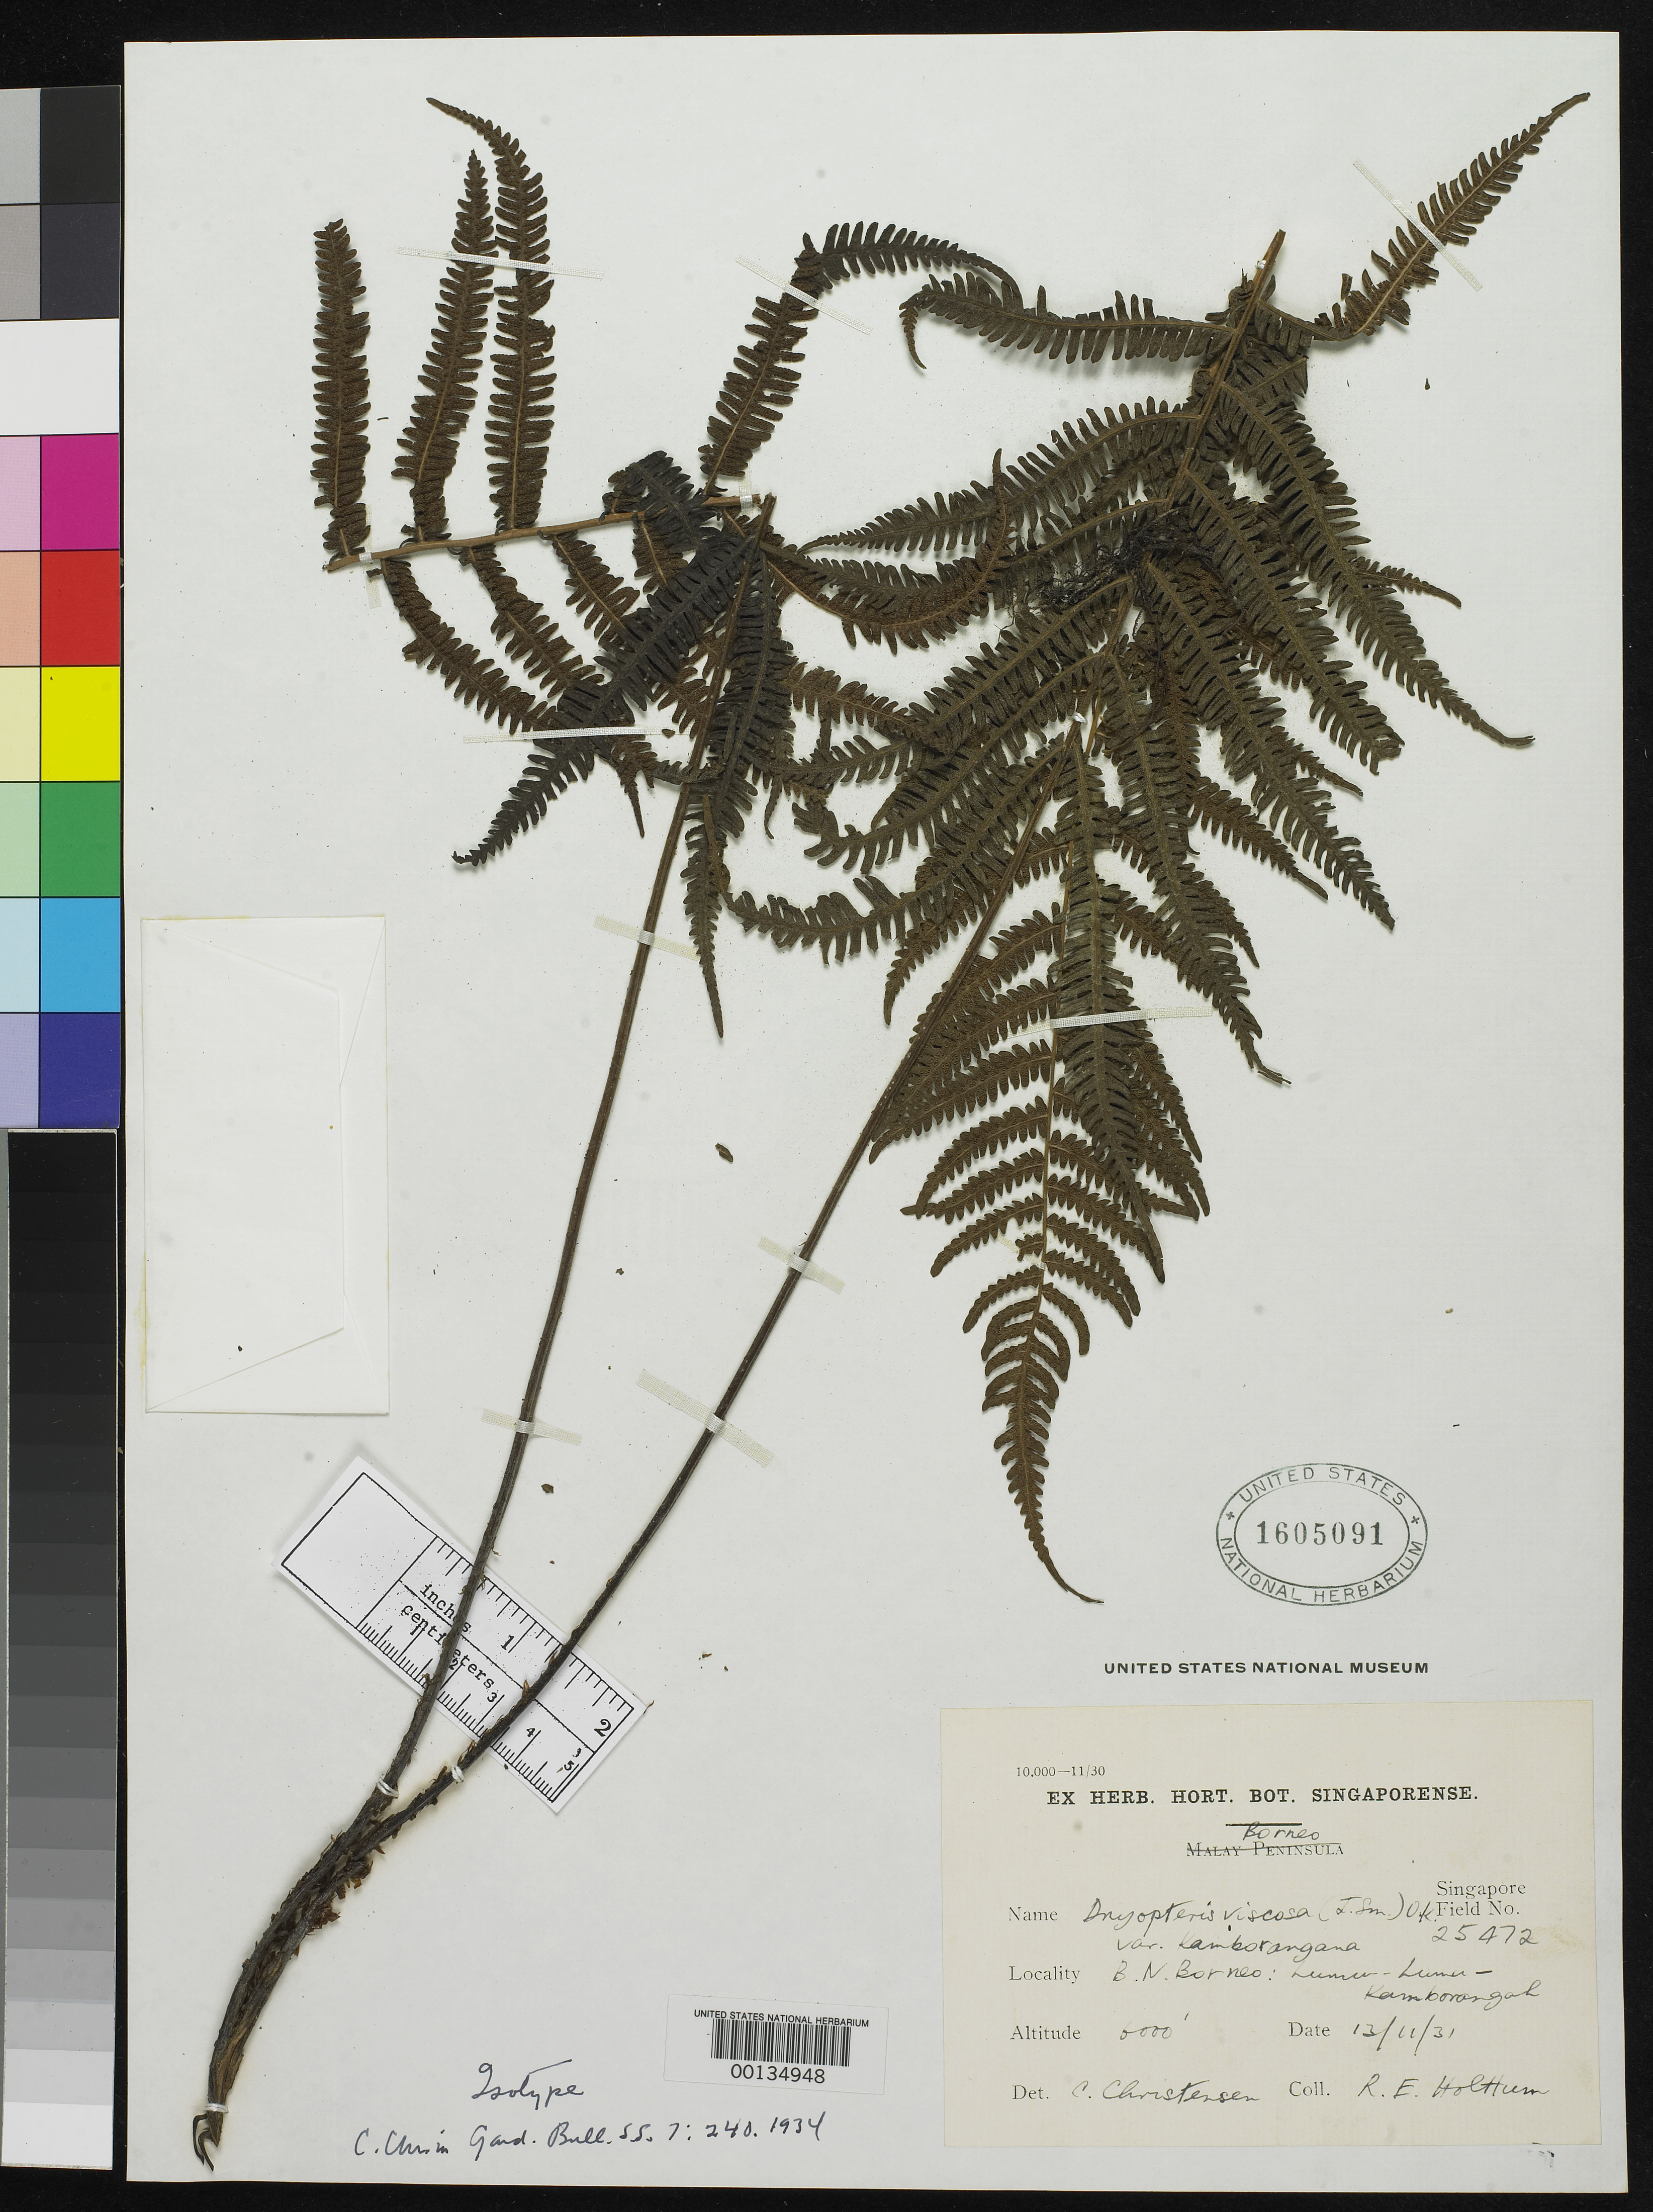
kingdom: Plantae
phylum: Tracheophyta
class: Polypodiopsida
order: Polypodiales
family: Dryopteridaceae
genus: Dryopteris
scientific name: Dryopteris viscosa var. kamborangana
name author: C. Chr.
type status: Type Collection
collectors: R. E. Holttum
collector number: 25472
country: Malaysia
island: Borneo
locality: British North Borneo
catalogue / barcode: US 1605091